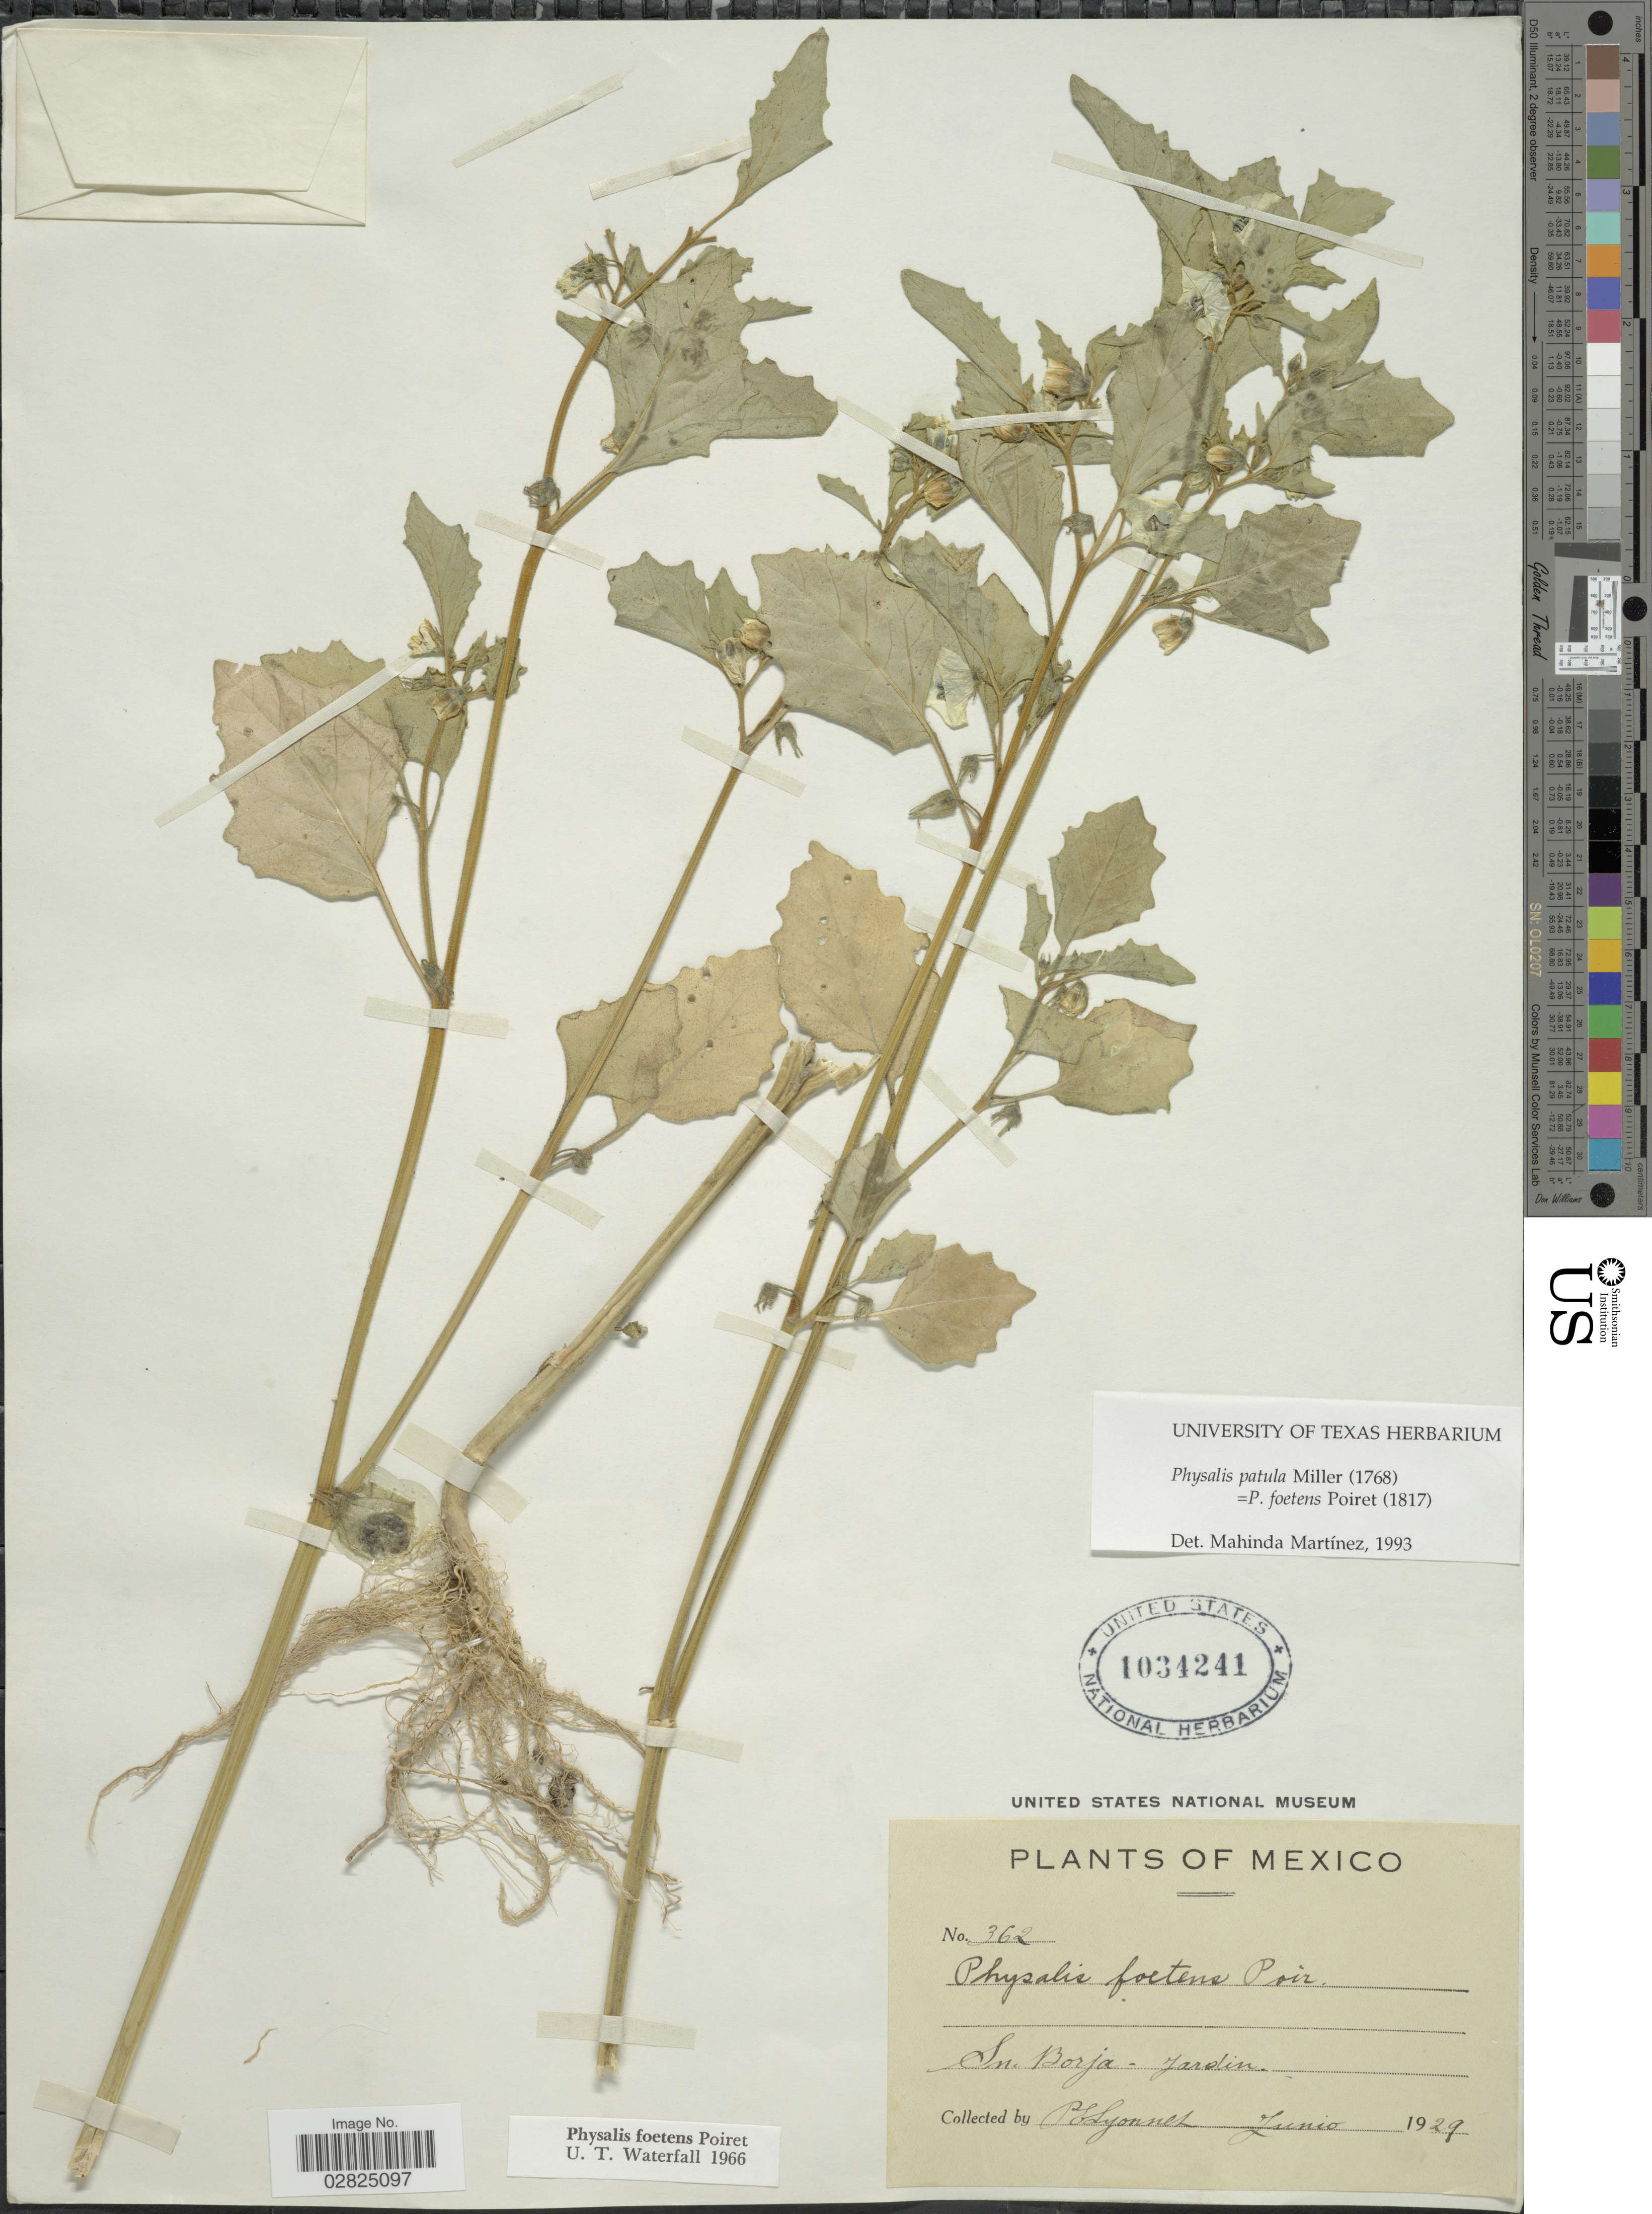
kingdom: Plantae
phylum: Tracheophyta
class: Magnoliopsida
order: Solanales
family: Solanaceae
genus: Physalis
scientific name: Physalis patula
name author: Mill.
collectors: P. Lyonnet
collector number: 362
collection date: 1929-06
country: Mexico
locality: Sn. Borja.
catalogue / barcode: US 1034241